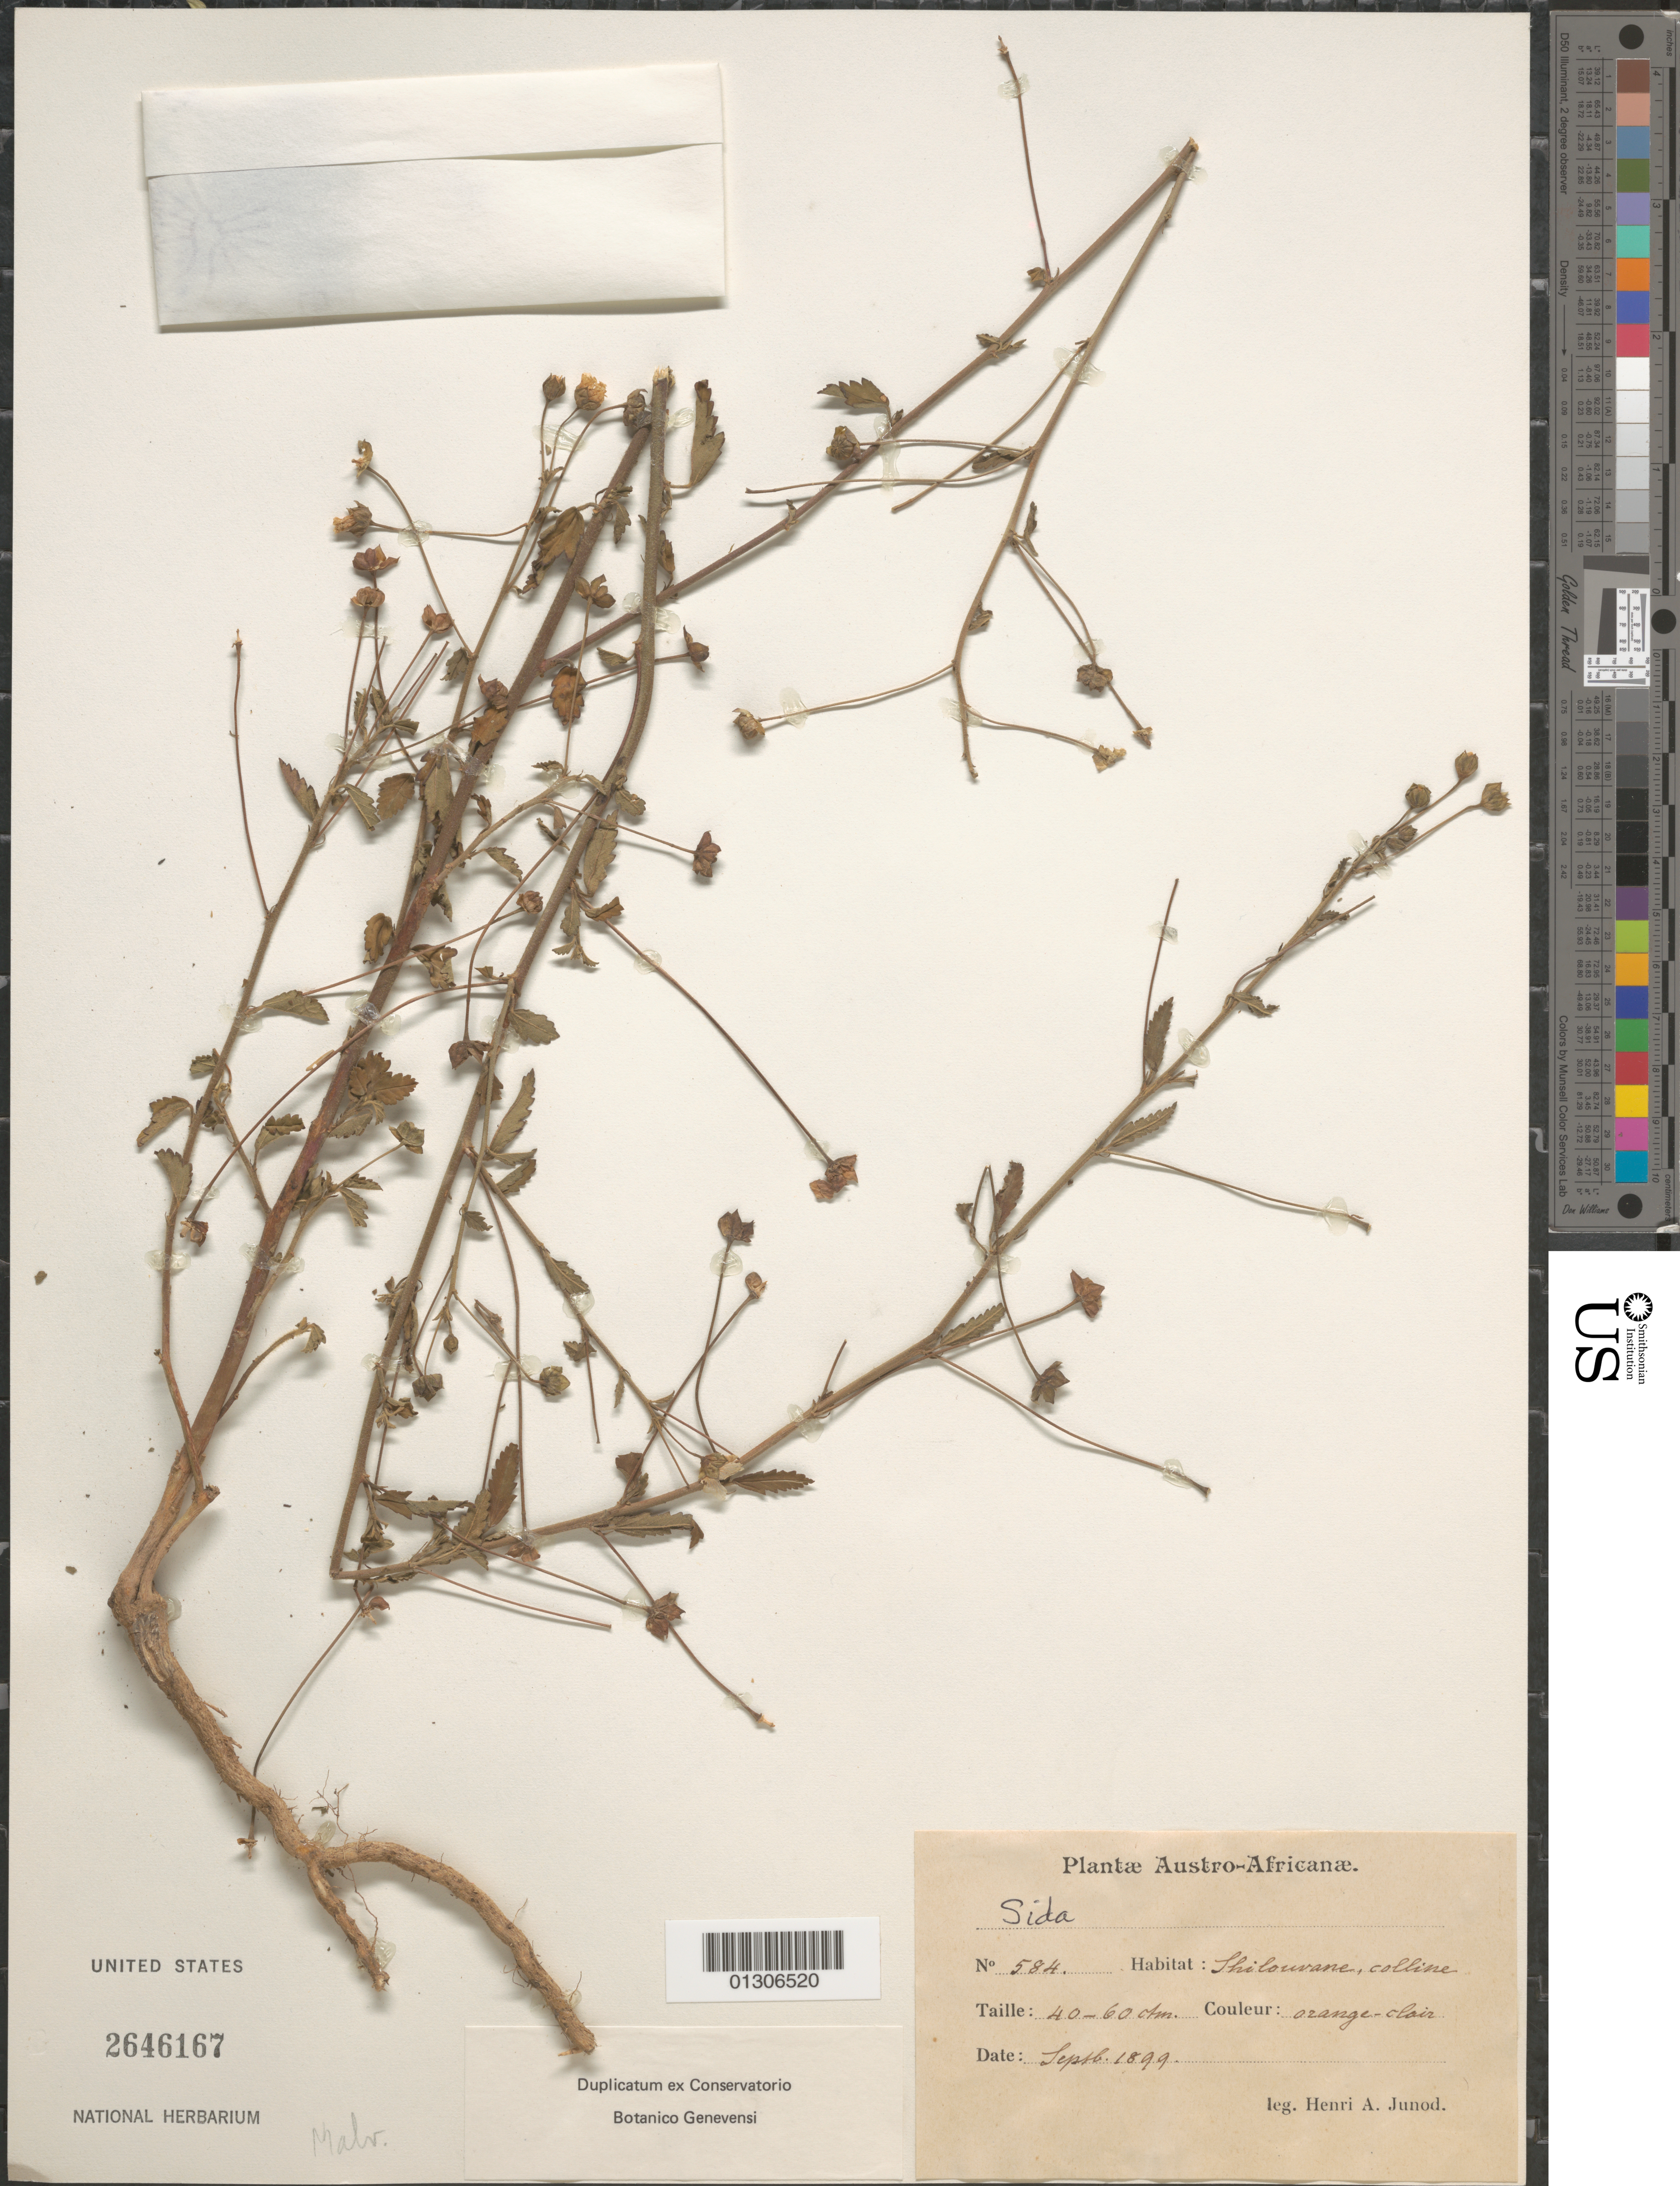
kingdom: Plantae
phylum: Tracheophyta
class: Magnoliopsida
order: Malvales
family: Malvaceae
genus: Sida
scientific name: Sida sp.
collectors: H. Junod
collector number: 584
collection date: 1899-09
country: South Africa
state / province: Limpopo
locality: Shiluvane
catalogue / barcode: US 2646167